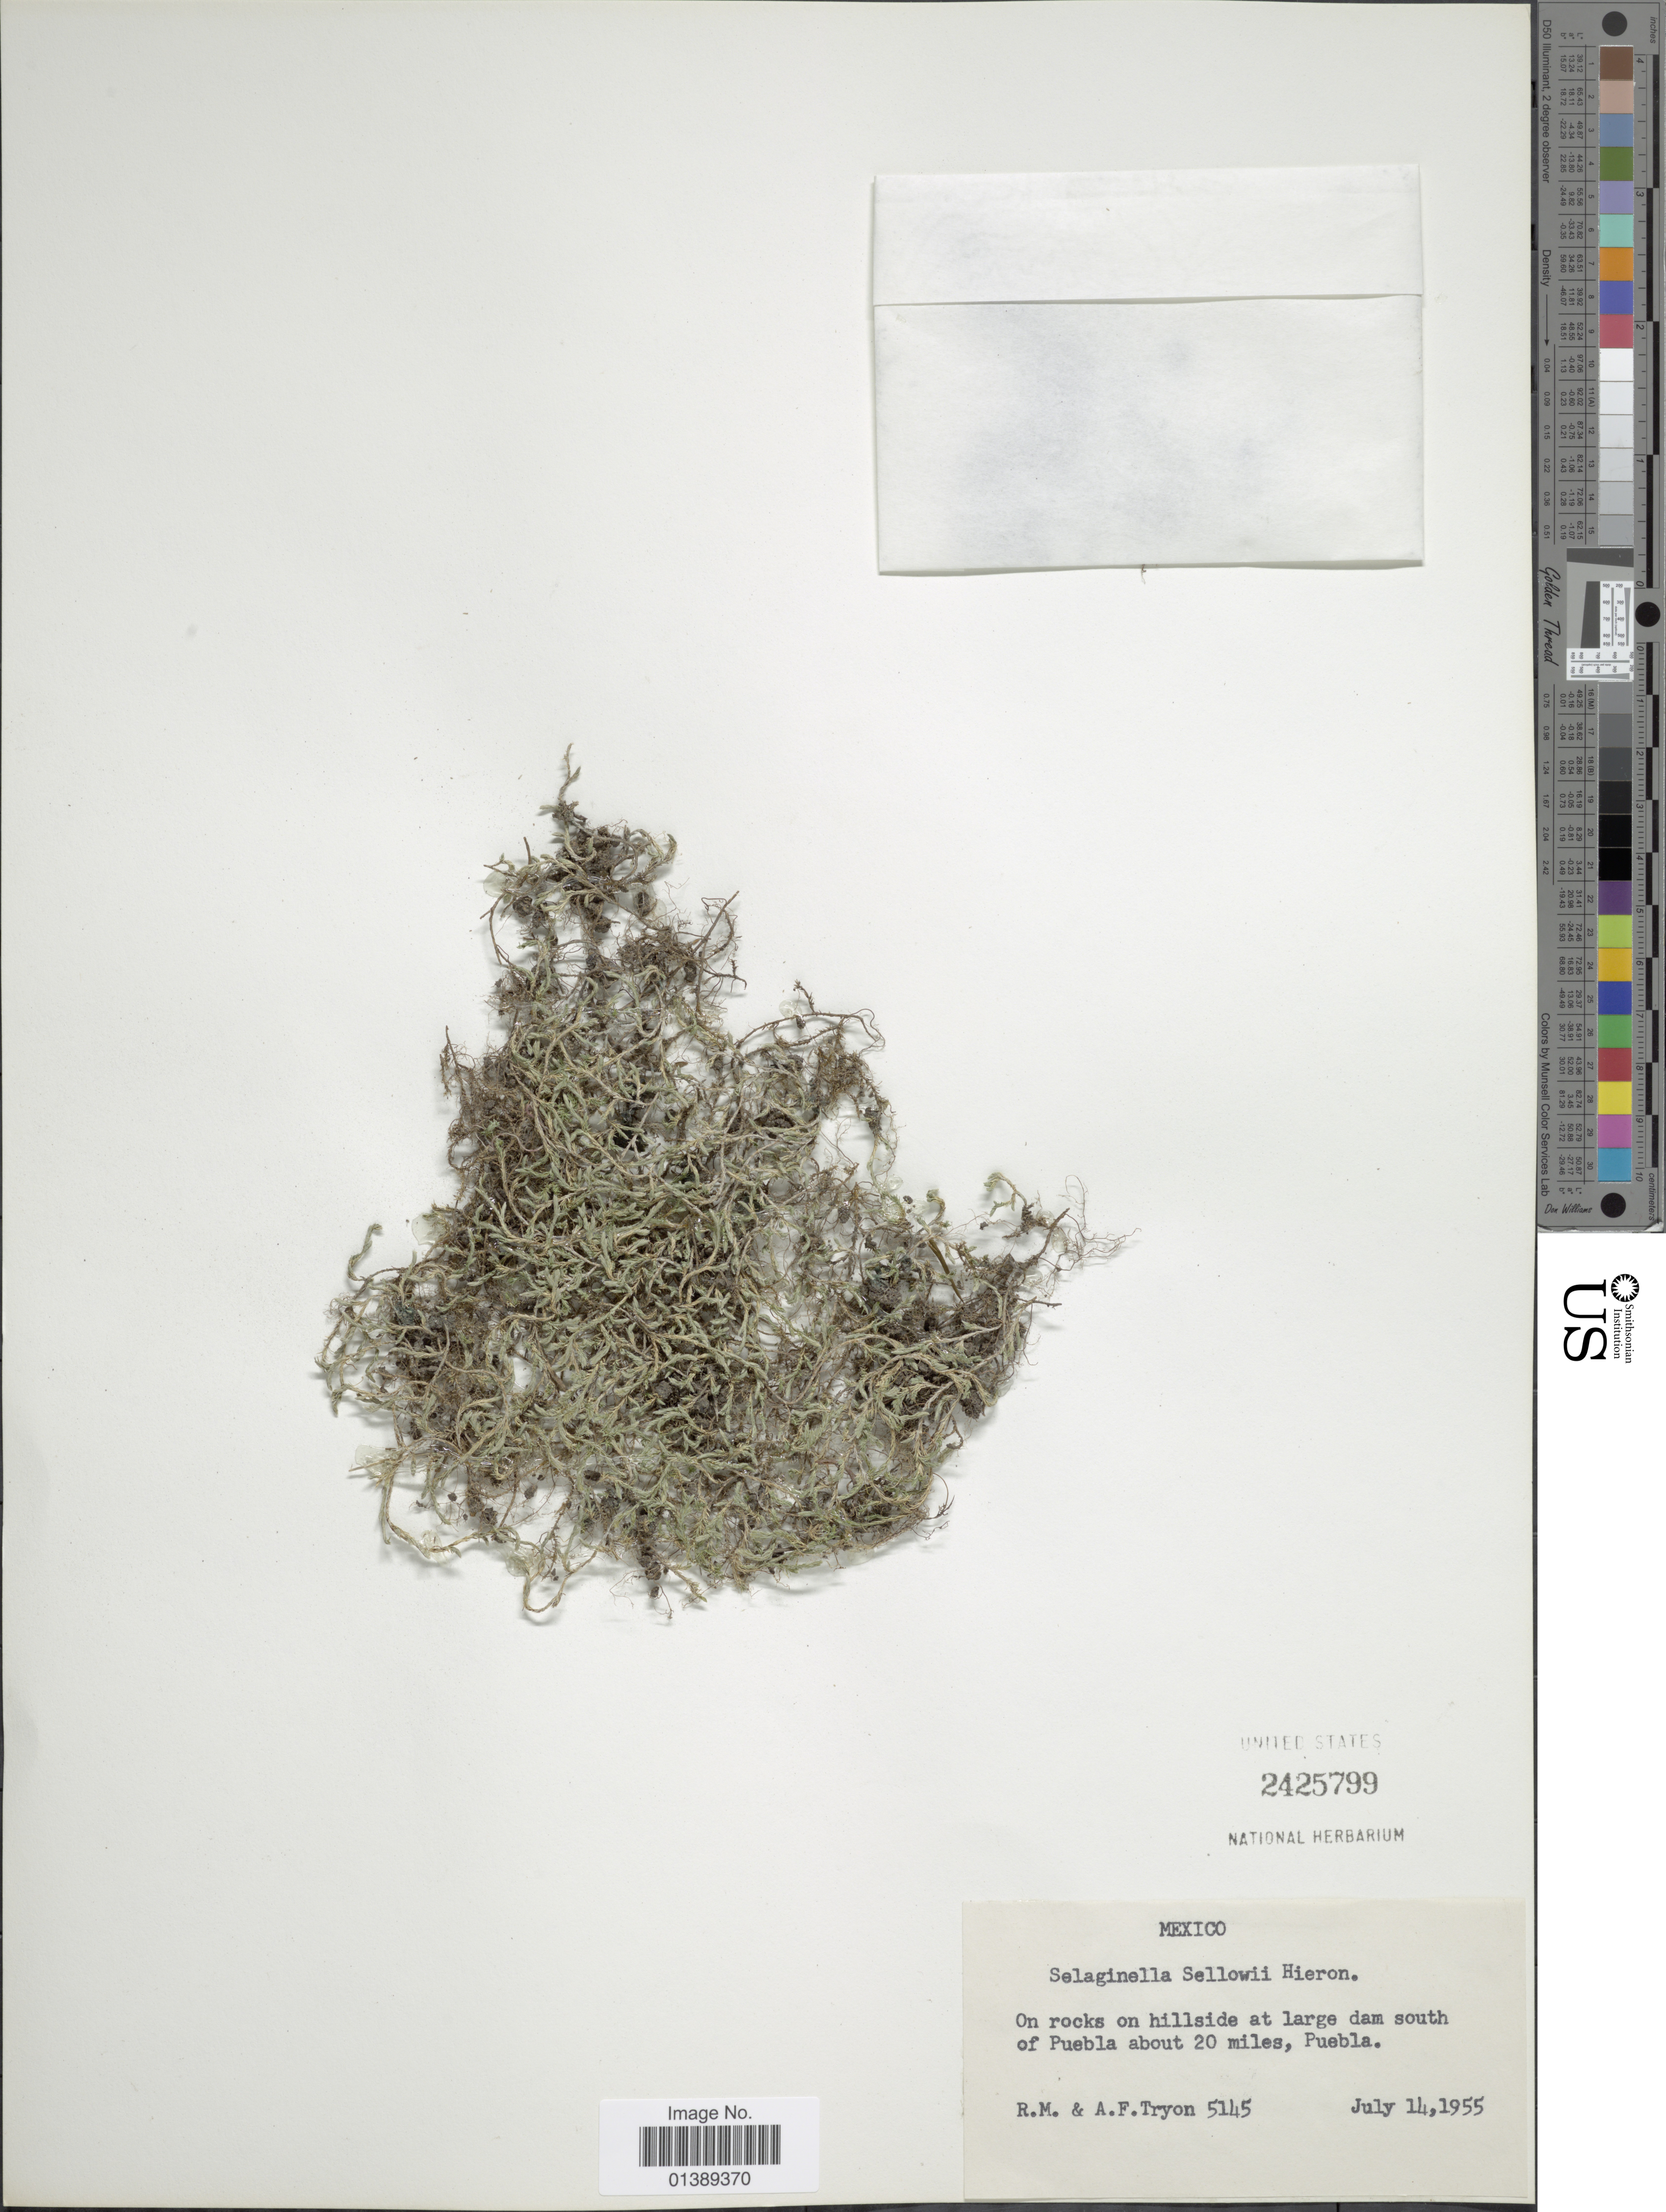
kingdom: Plantae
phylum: Tracheophyta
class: Lycopodiopsida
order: Selaginellales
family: Selaginellaceae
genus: Selaginella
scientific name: Selaginella sellowii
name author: Hieron.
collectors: R. M. Tryon & A. F. Tryon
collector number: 5145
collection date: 1955-07-14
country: Mexico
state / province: Puebla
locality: On rocks on hillside at large dam south of Puebla about 20 miles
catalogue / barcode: US 2425799